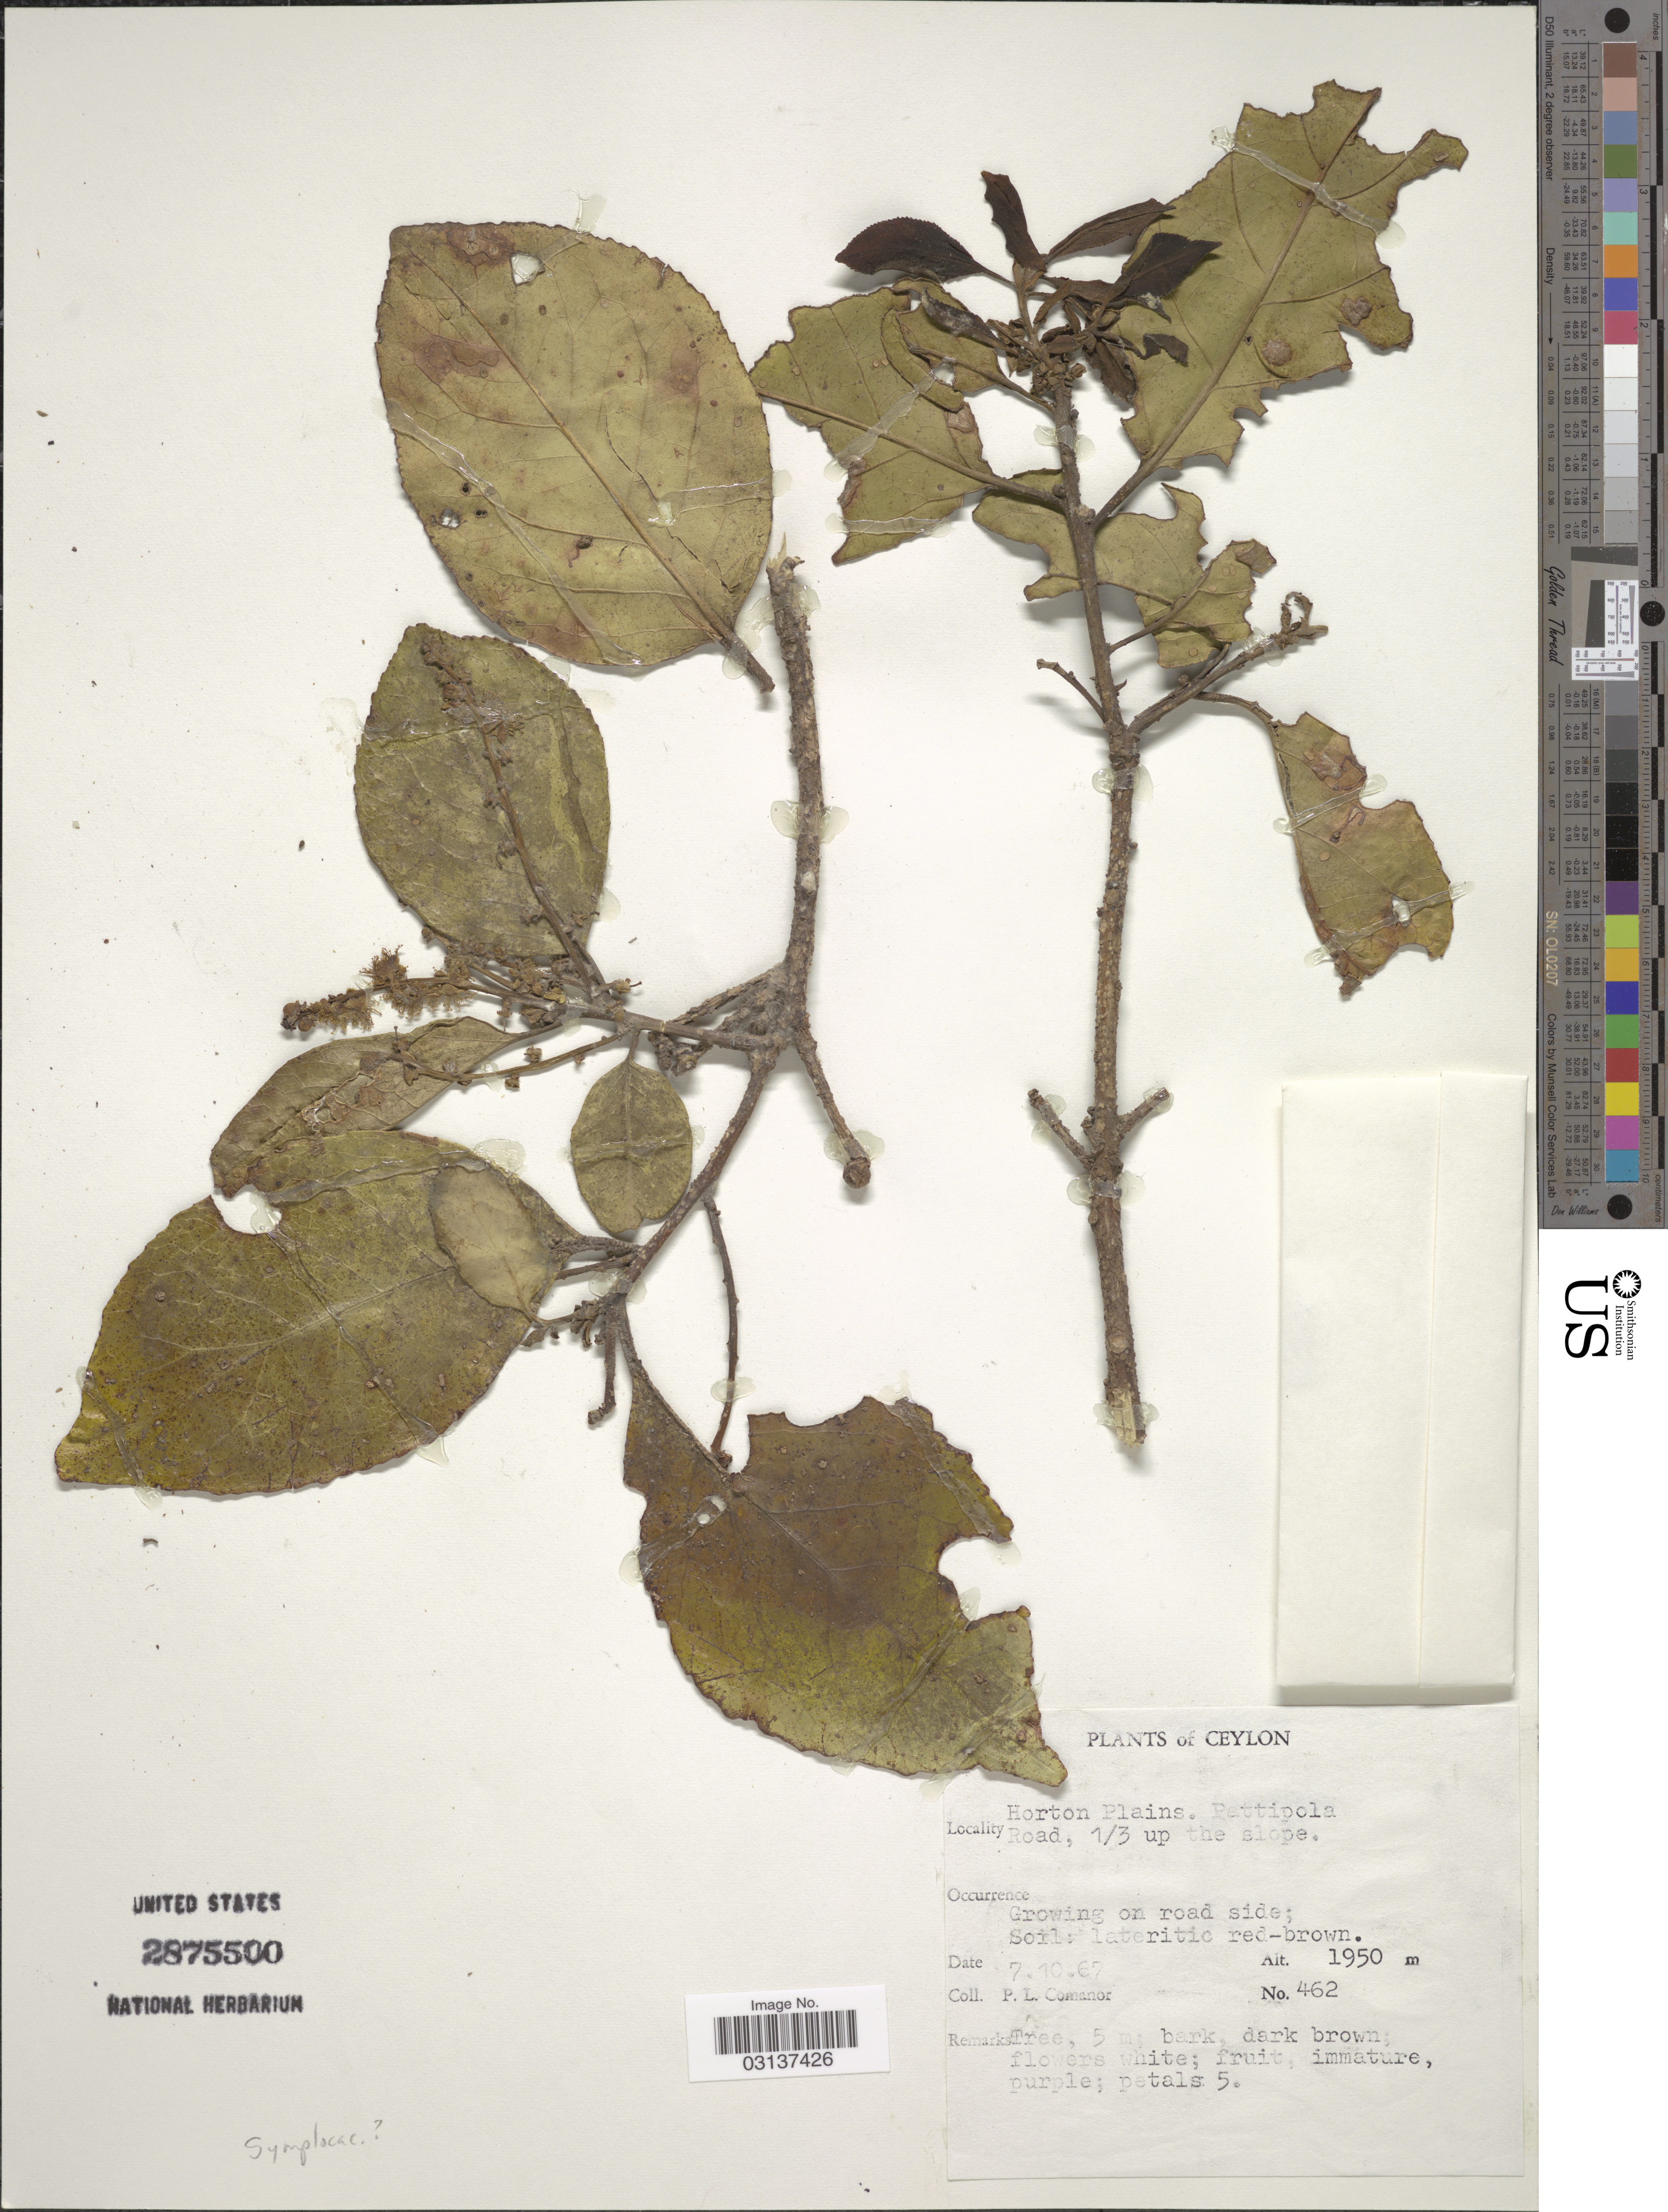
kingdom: Plantae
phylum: Tracheophyta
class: Magnoliopsida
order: Ericales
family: Symplocaceae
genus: Symplocos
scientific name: Symplocos sp.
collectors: P. Comanor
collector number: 462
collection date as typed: Transcribed d/m/y: 7/10/67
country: Sri Lanka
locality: Ceylon, Horton Plains. Pattipola Road, 1/3 up the slope.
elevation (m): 1950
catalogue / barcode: US 2875500